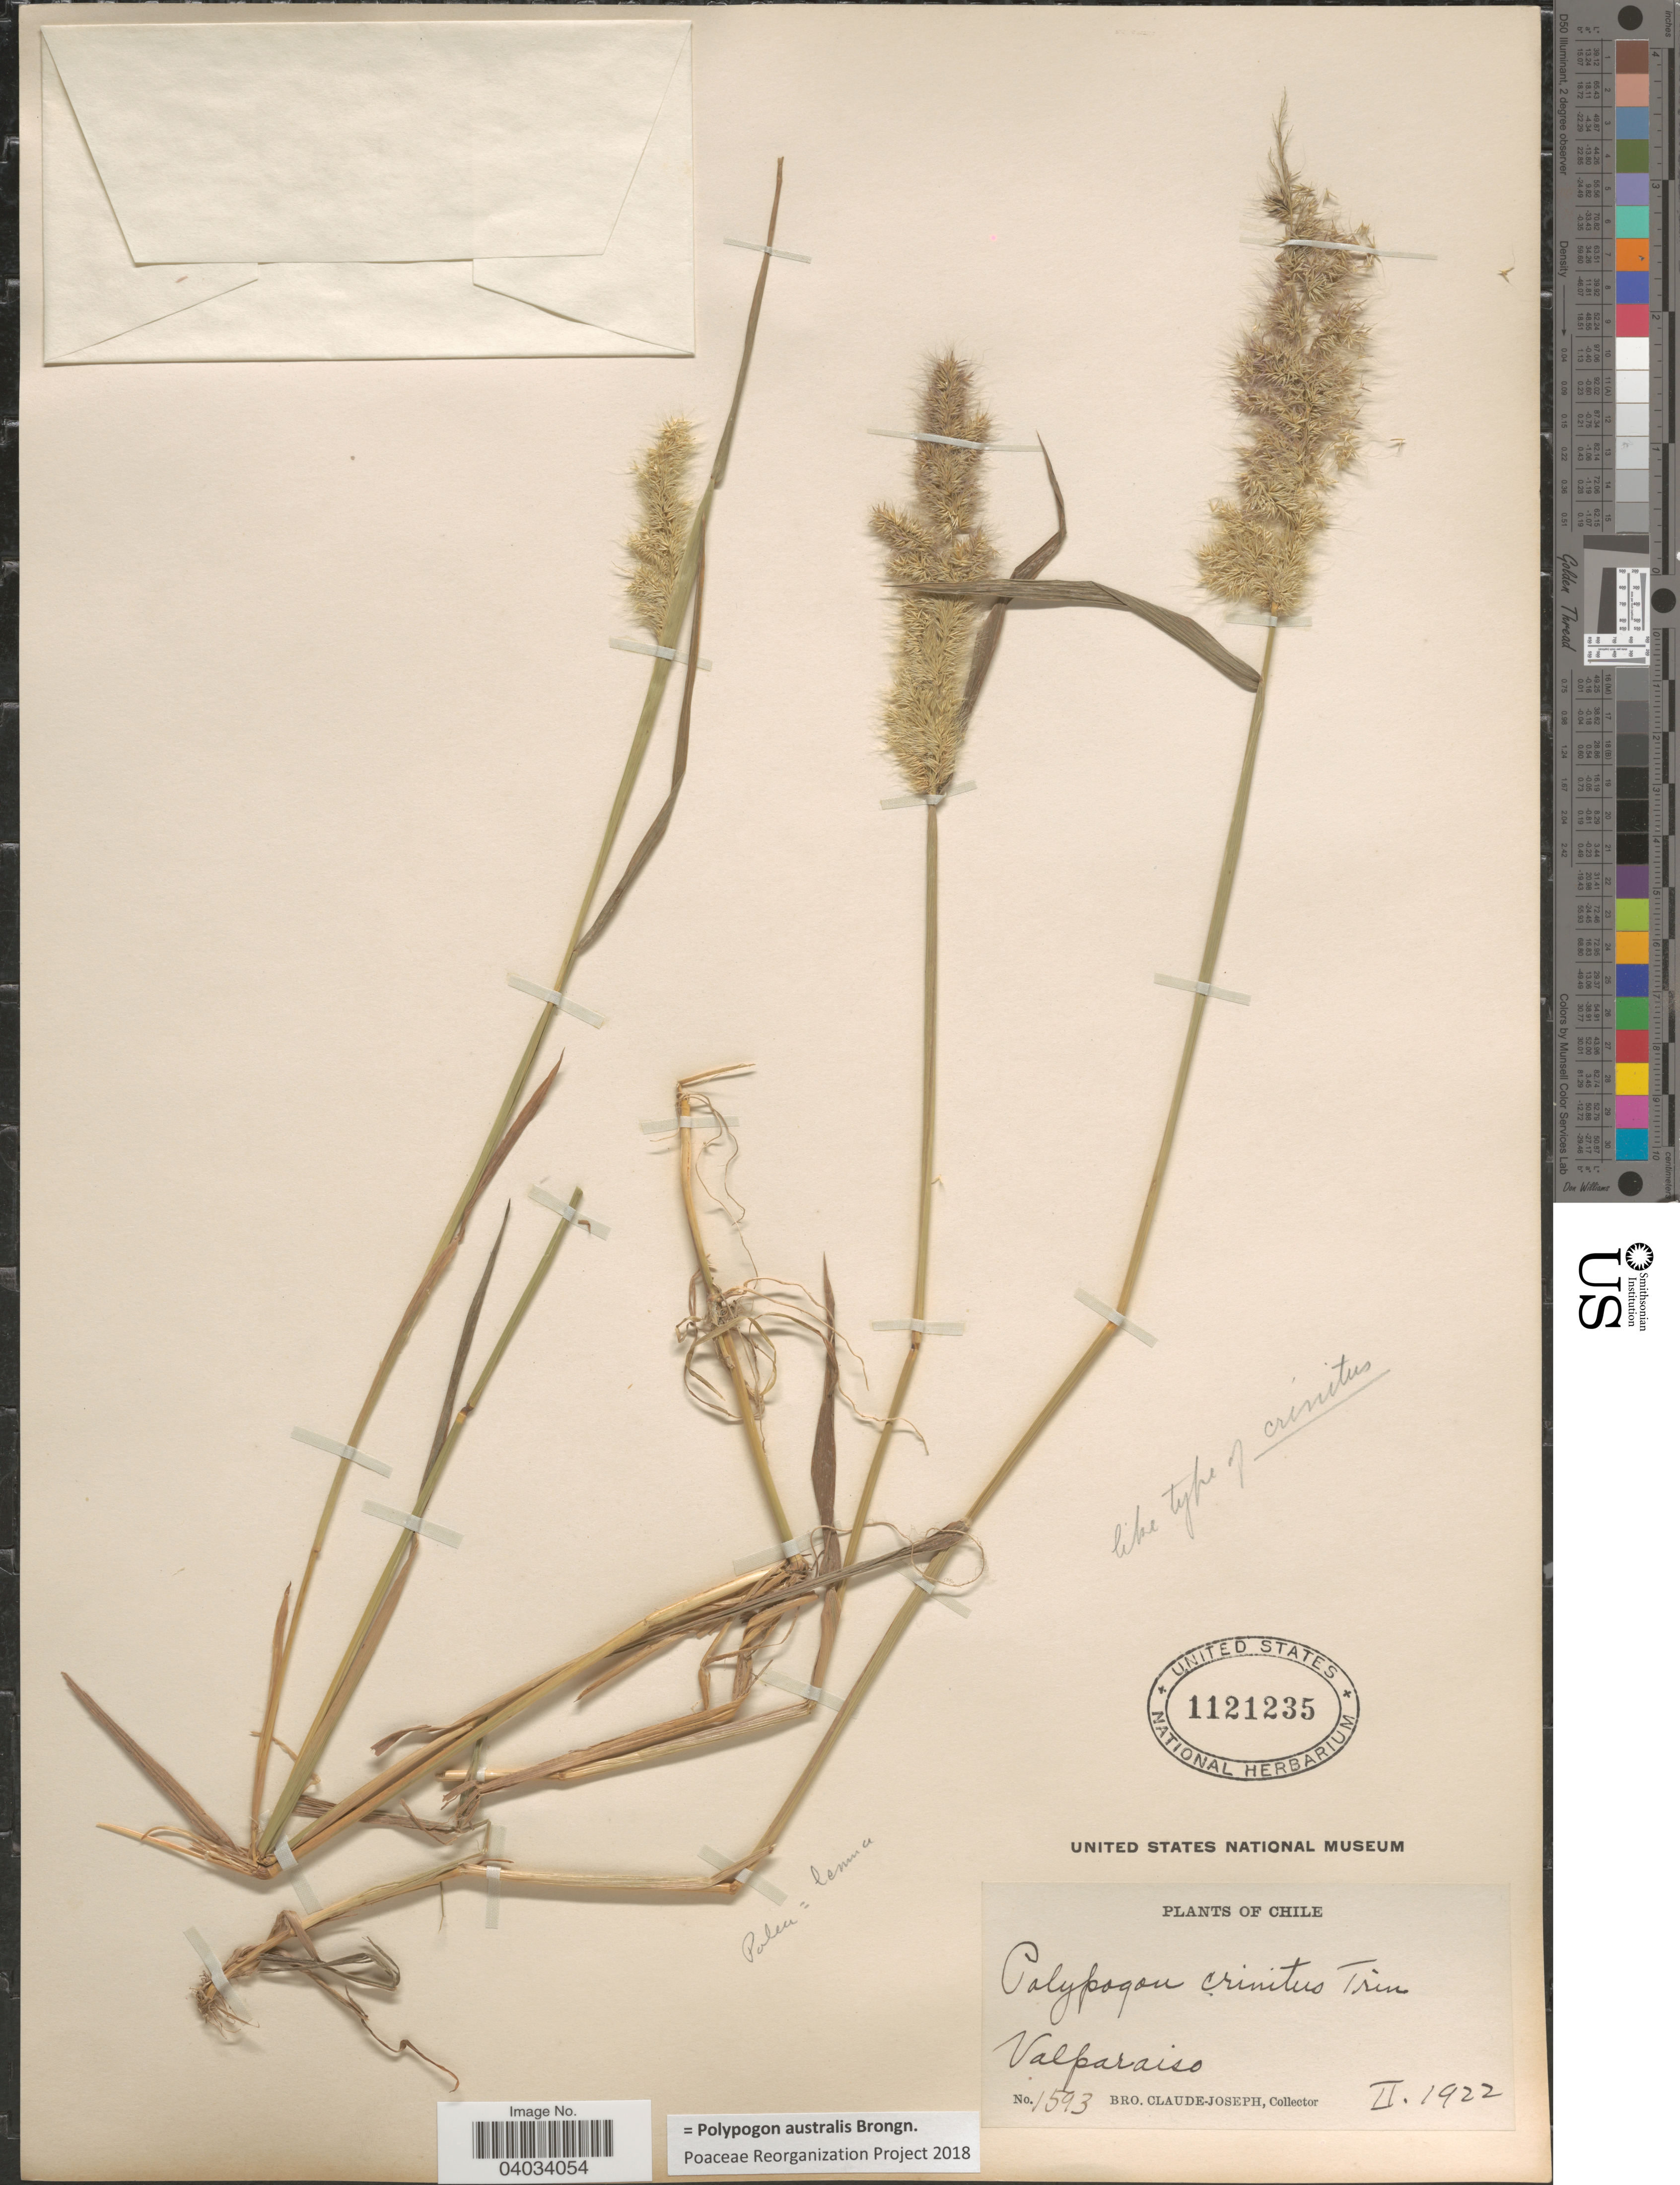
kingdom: Plantae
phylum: Tracheophyta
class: Liliopsida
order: Poales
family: Poaceae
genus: Polypogon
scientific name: Polypogon australis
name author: Brongn.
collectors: Bro. Claude-Joseph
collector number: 1593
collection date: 1922-02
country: Chile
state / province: Valparaíso (V)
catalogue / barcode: US 1121235